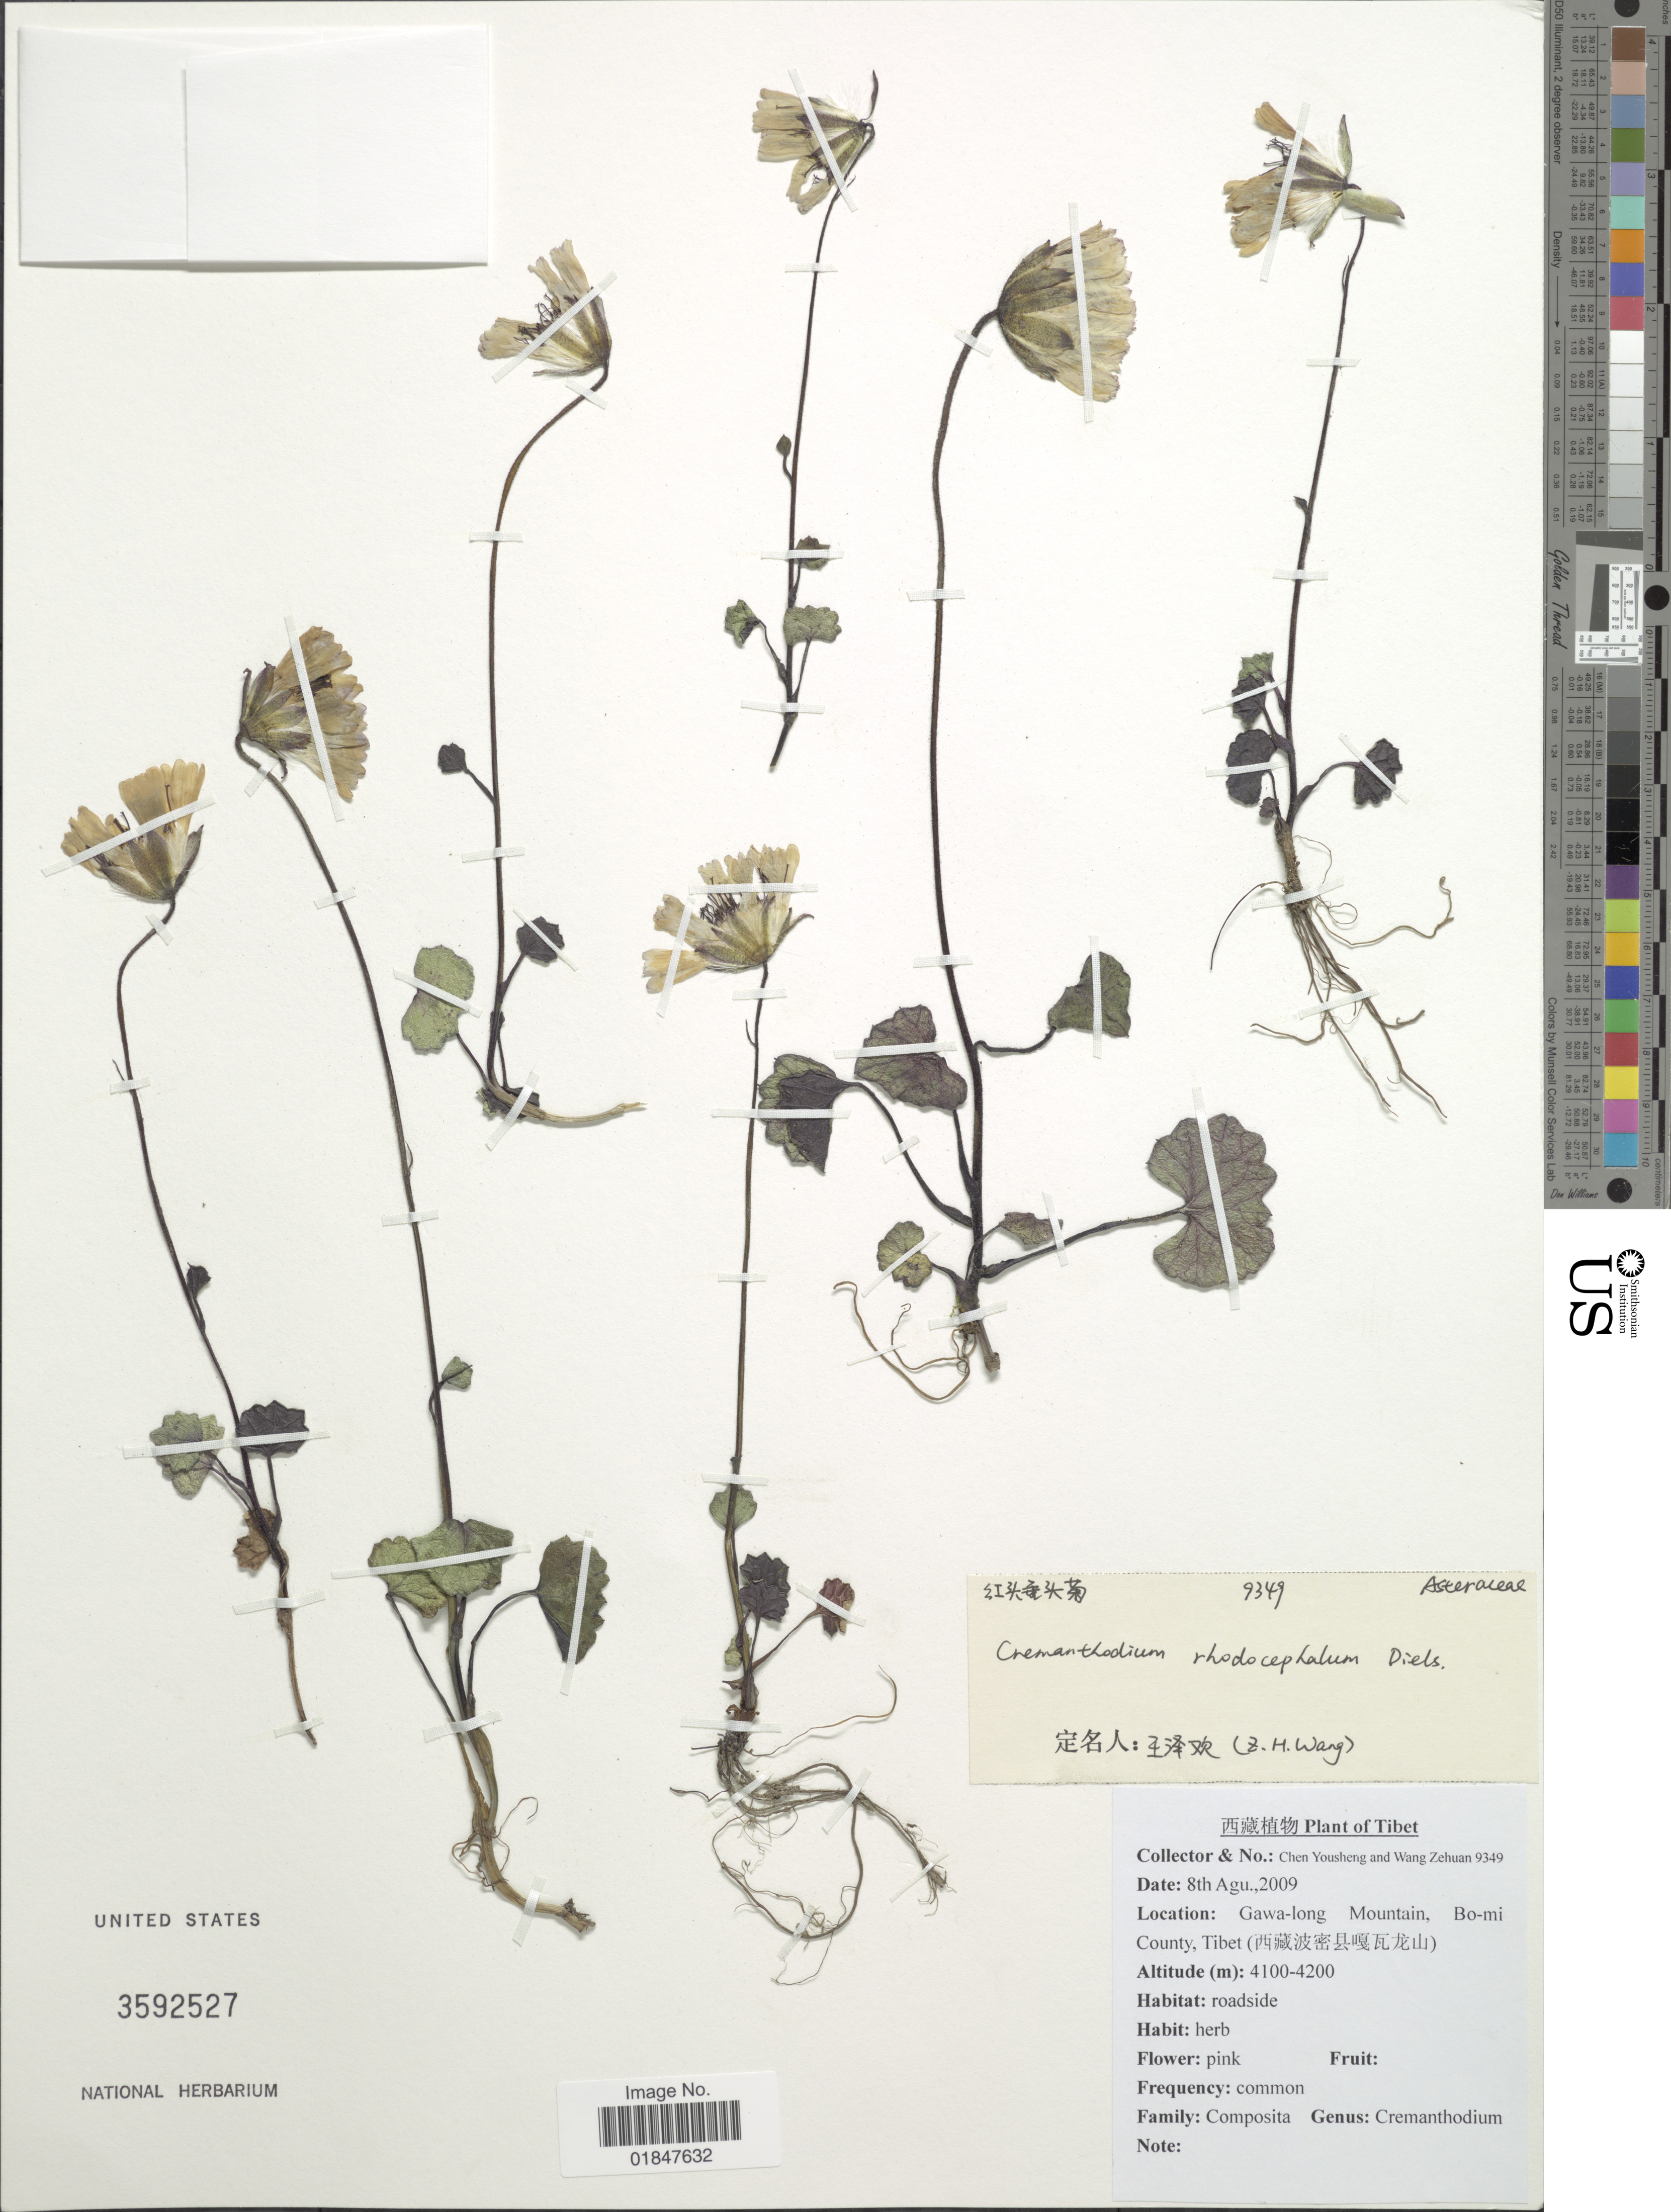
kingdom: Plantae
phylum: Tracheophyta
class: Magnoliopsida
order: Asterales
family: Asteraceae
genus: Cremanthodium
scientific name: Cremanthodium rhodocephalum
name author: Diels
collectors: Y. Chen & Z. Wang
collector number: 9349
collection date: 2009-08-08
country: China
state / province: Xizang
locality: Gawa-long Mountain, Bo-mi County, Tibet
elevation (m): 4122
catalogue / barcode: US 3592527